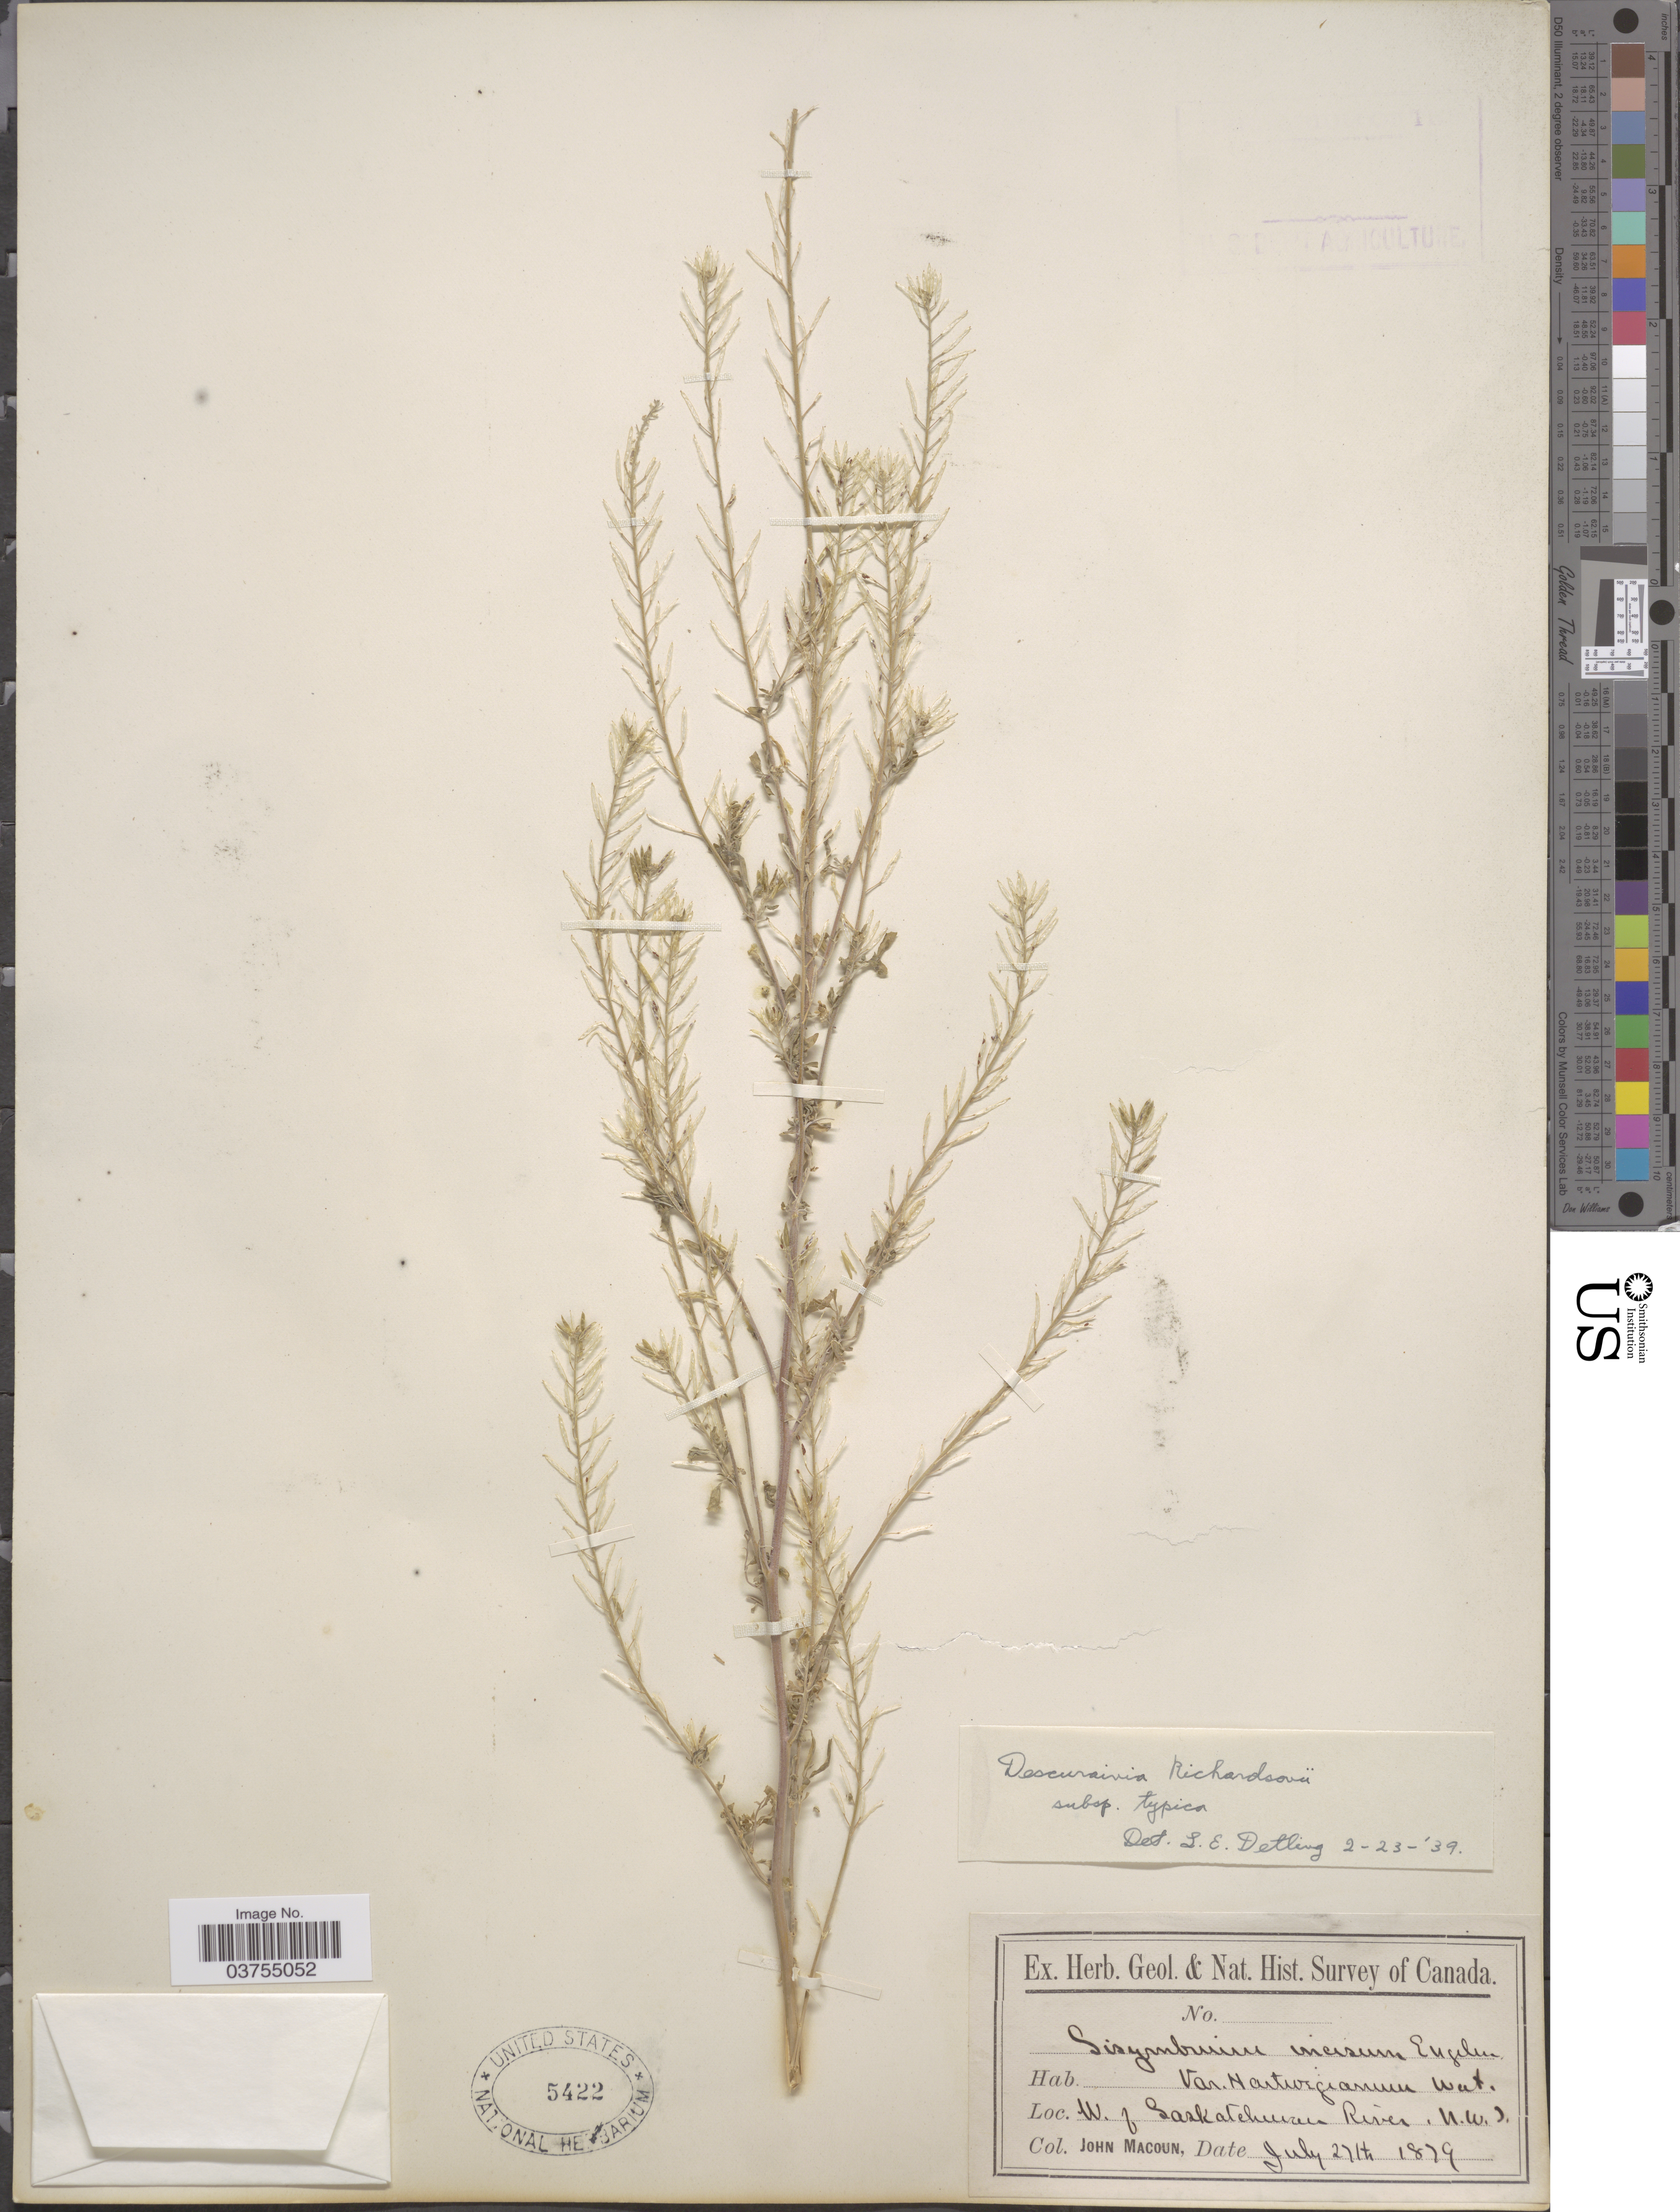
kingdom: Plantae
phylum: Tracheophyta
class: Magnoliopsida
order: Brassicales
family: Brassicaceae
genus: Descurainia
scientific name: Descurainia richardsonii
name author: (C.A. Mey.) O.E. Schulz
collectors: J. Macoun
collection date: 1879-07-27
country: Canada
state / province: Northwest Territories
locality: W. of Saskatchewan River.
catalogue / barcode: US 5422